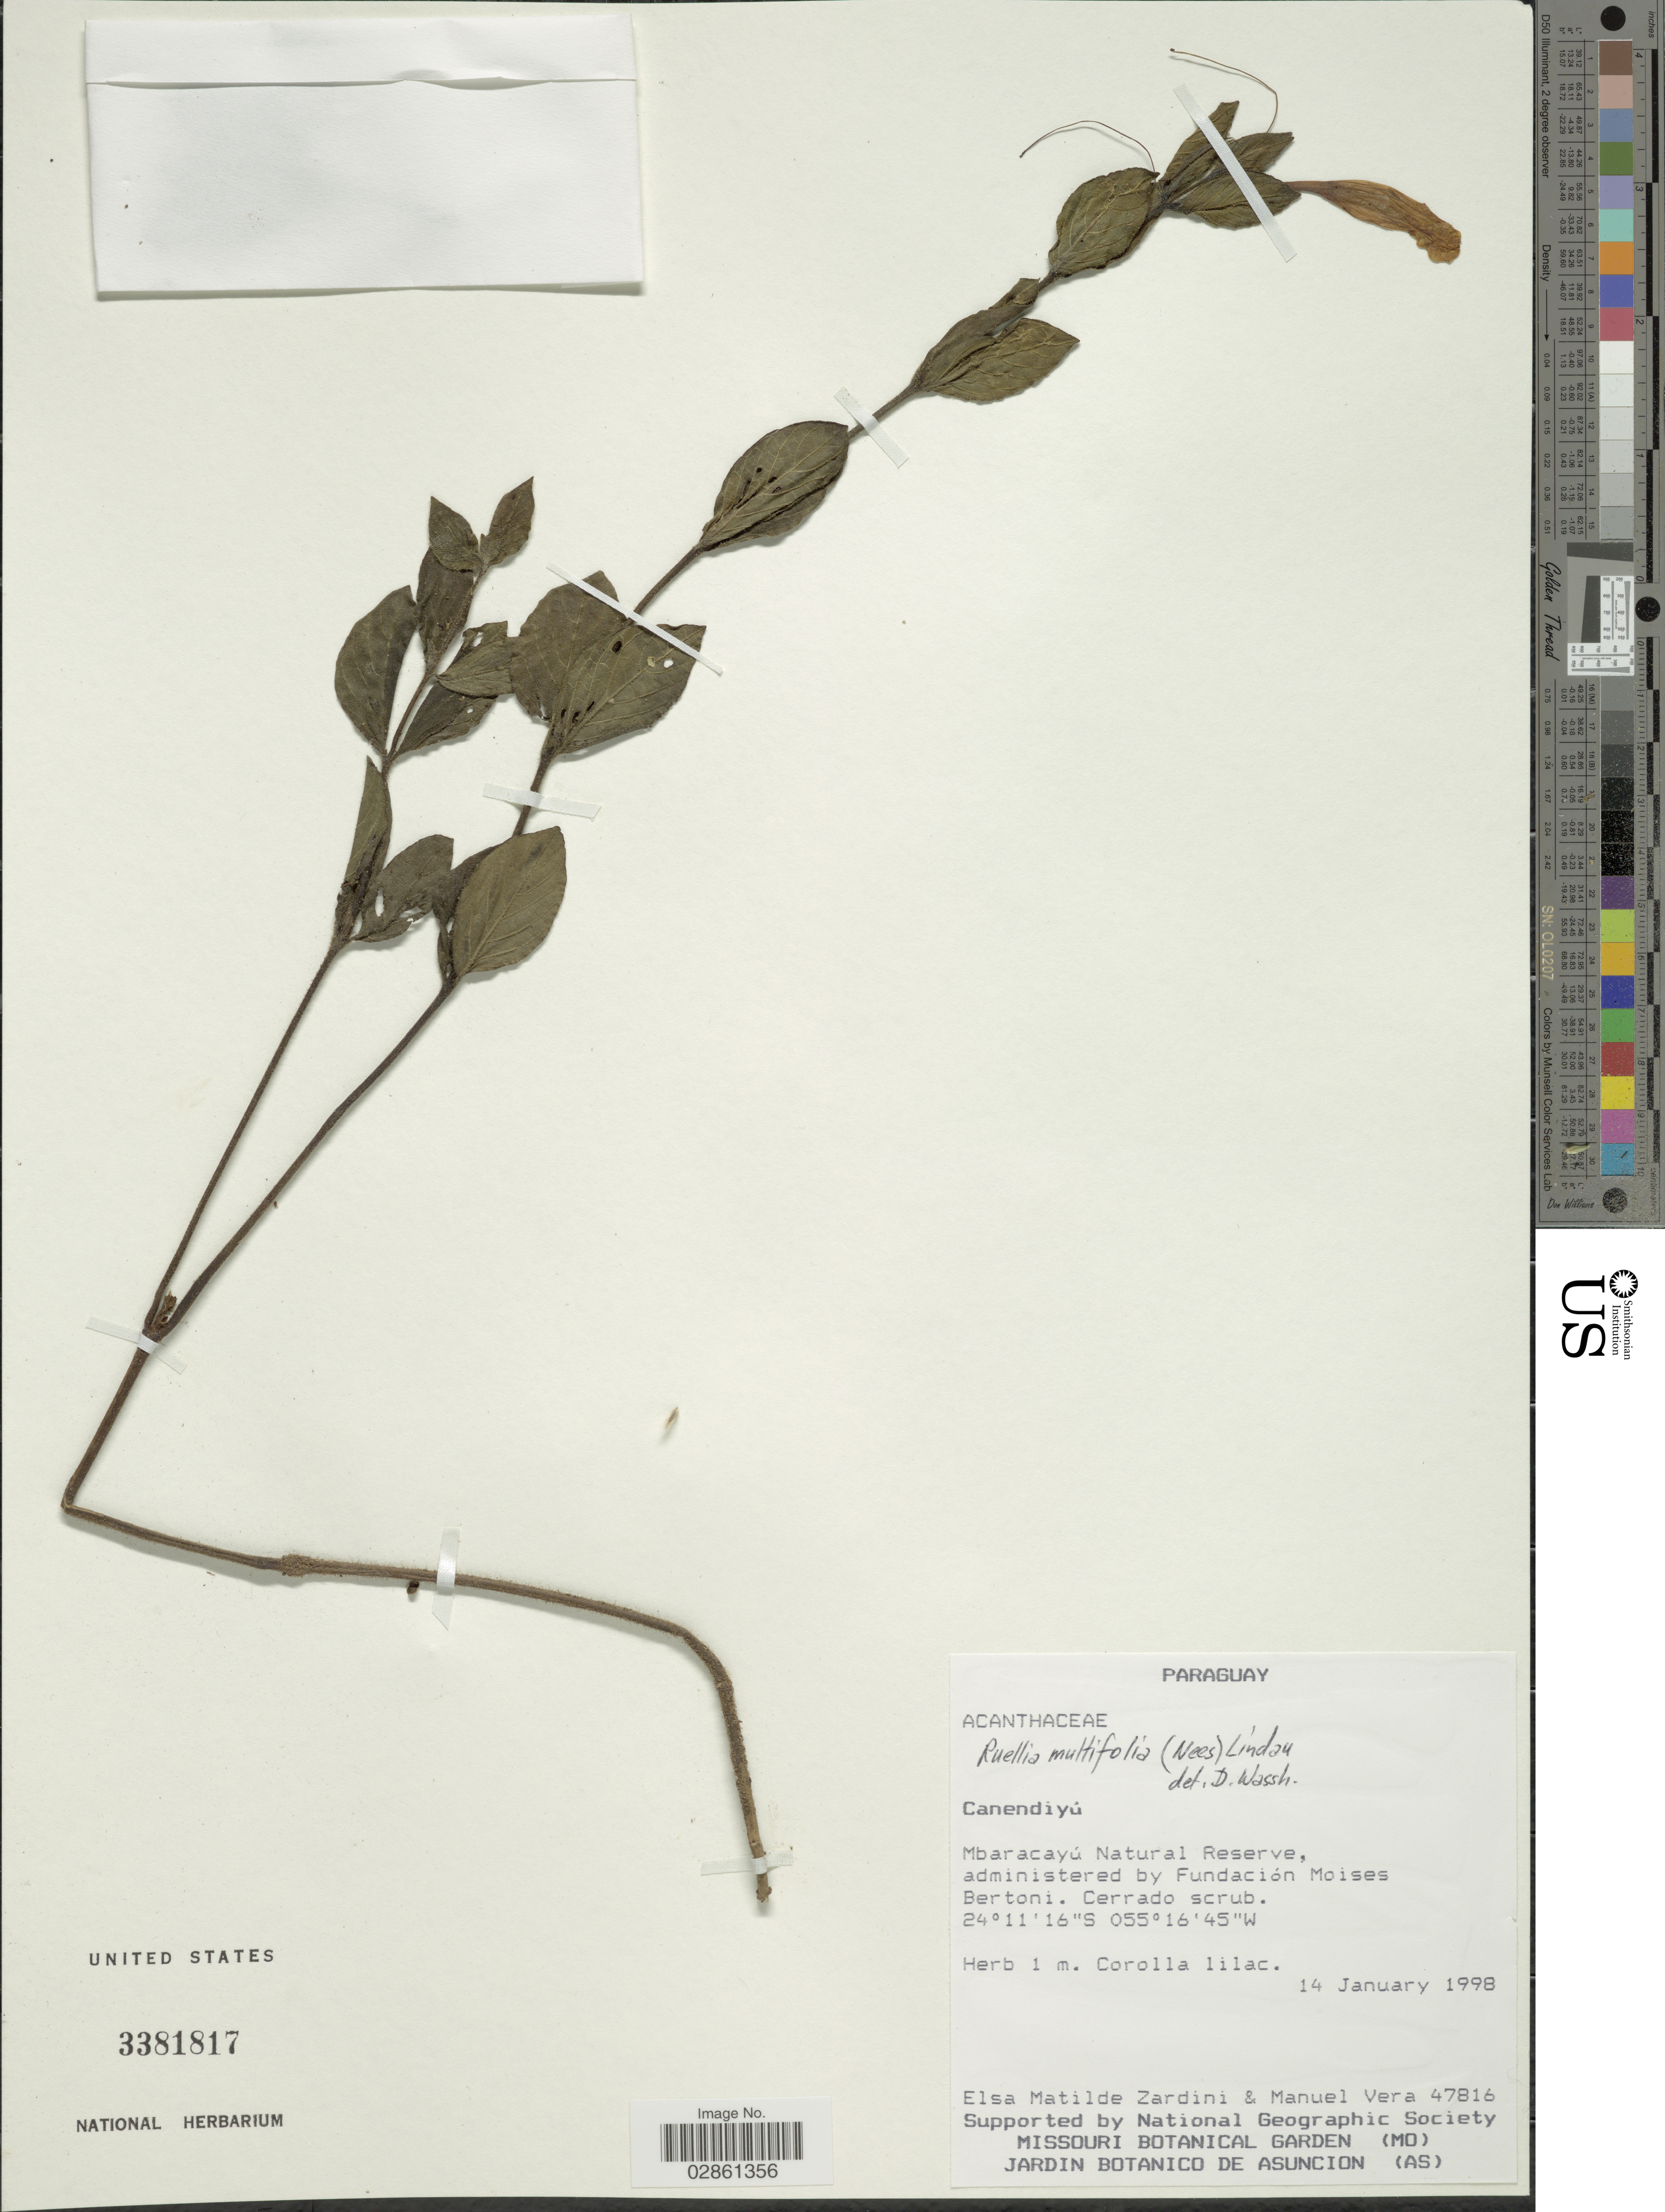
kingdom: Plantae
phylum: Tracheophyta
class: Magnoliopsida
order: Lamiales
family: Acanthaceae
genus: Ruellia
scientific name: Ruellia multifolia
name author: (Nees) Lindau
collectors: E. M. Zardini & M. Vera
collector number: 47816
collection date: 1998-01-14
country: Paraguay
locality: Canendiyú. Mbaracayú Natural Reserve, administered by Fundación Moises Bertoni.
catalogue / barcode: US 3381817